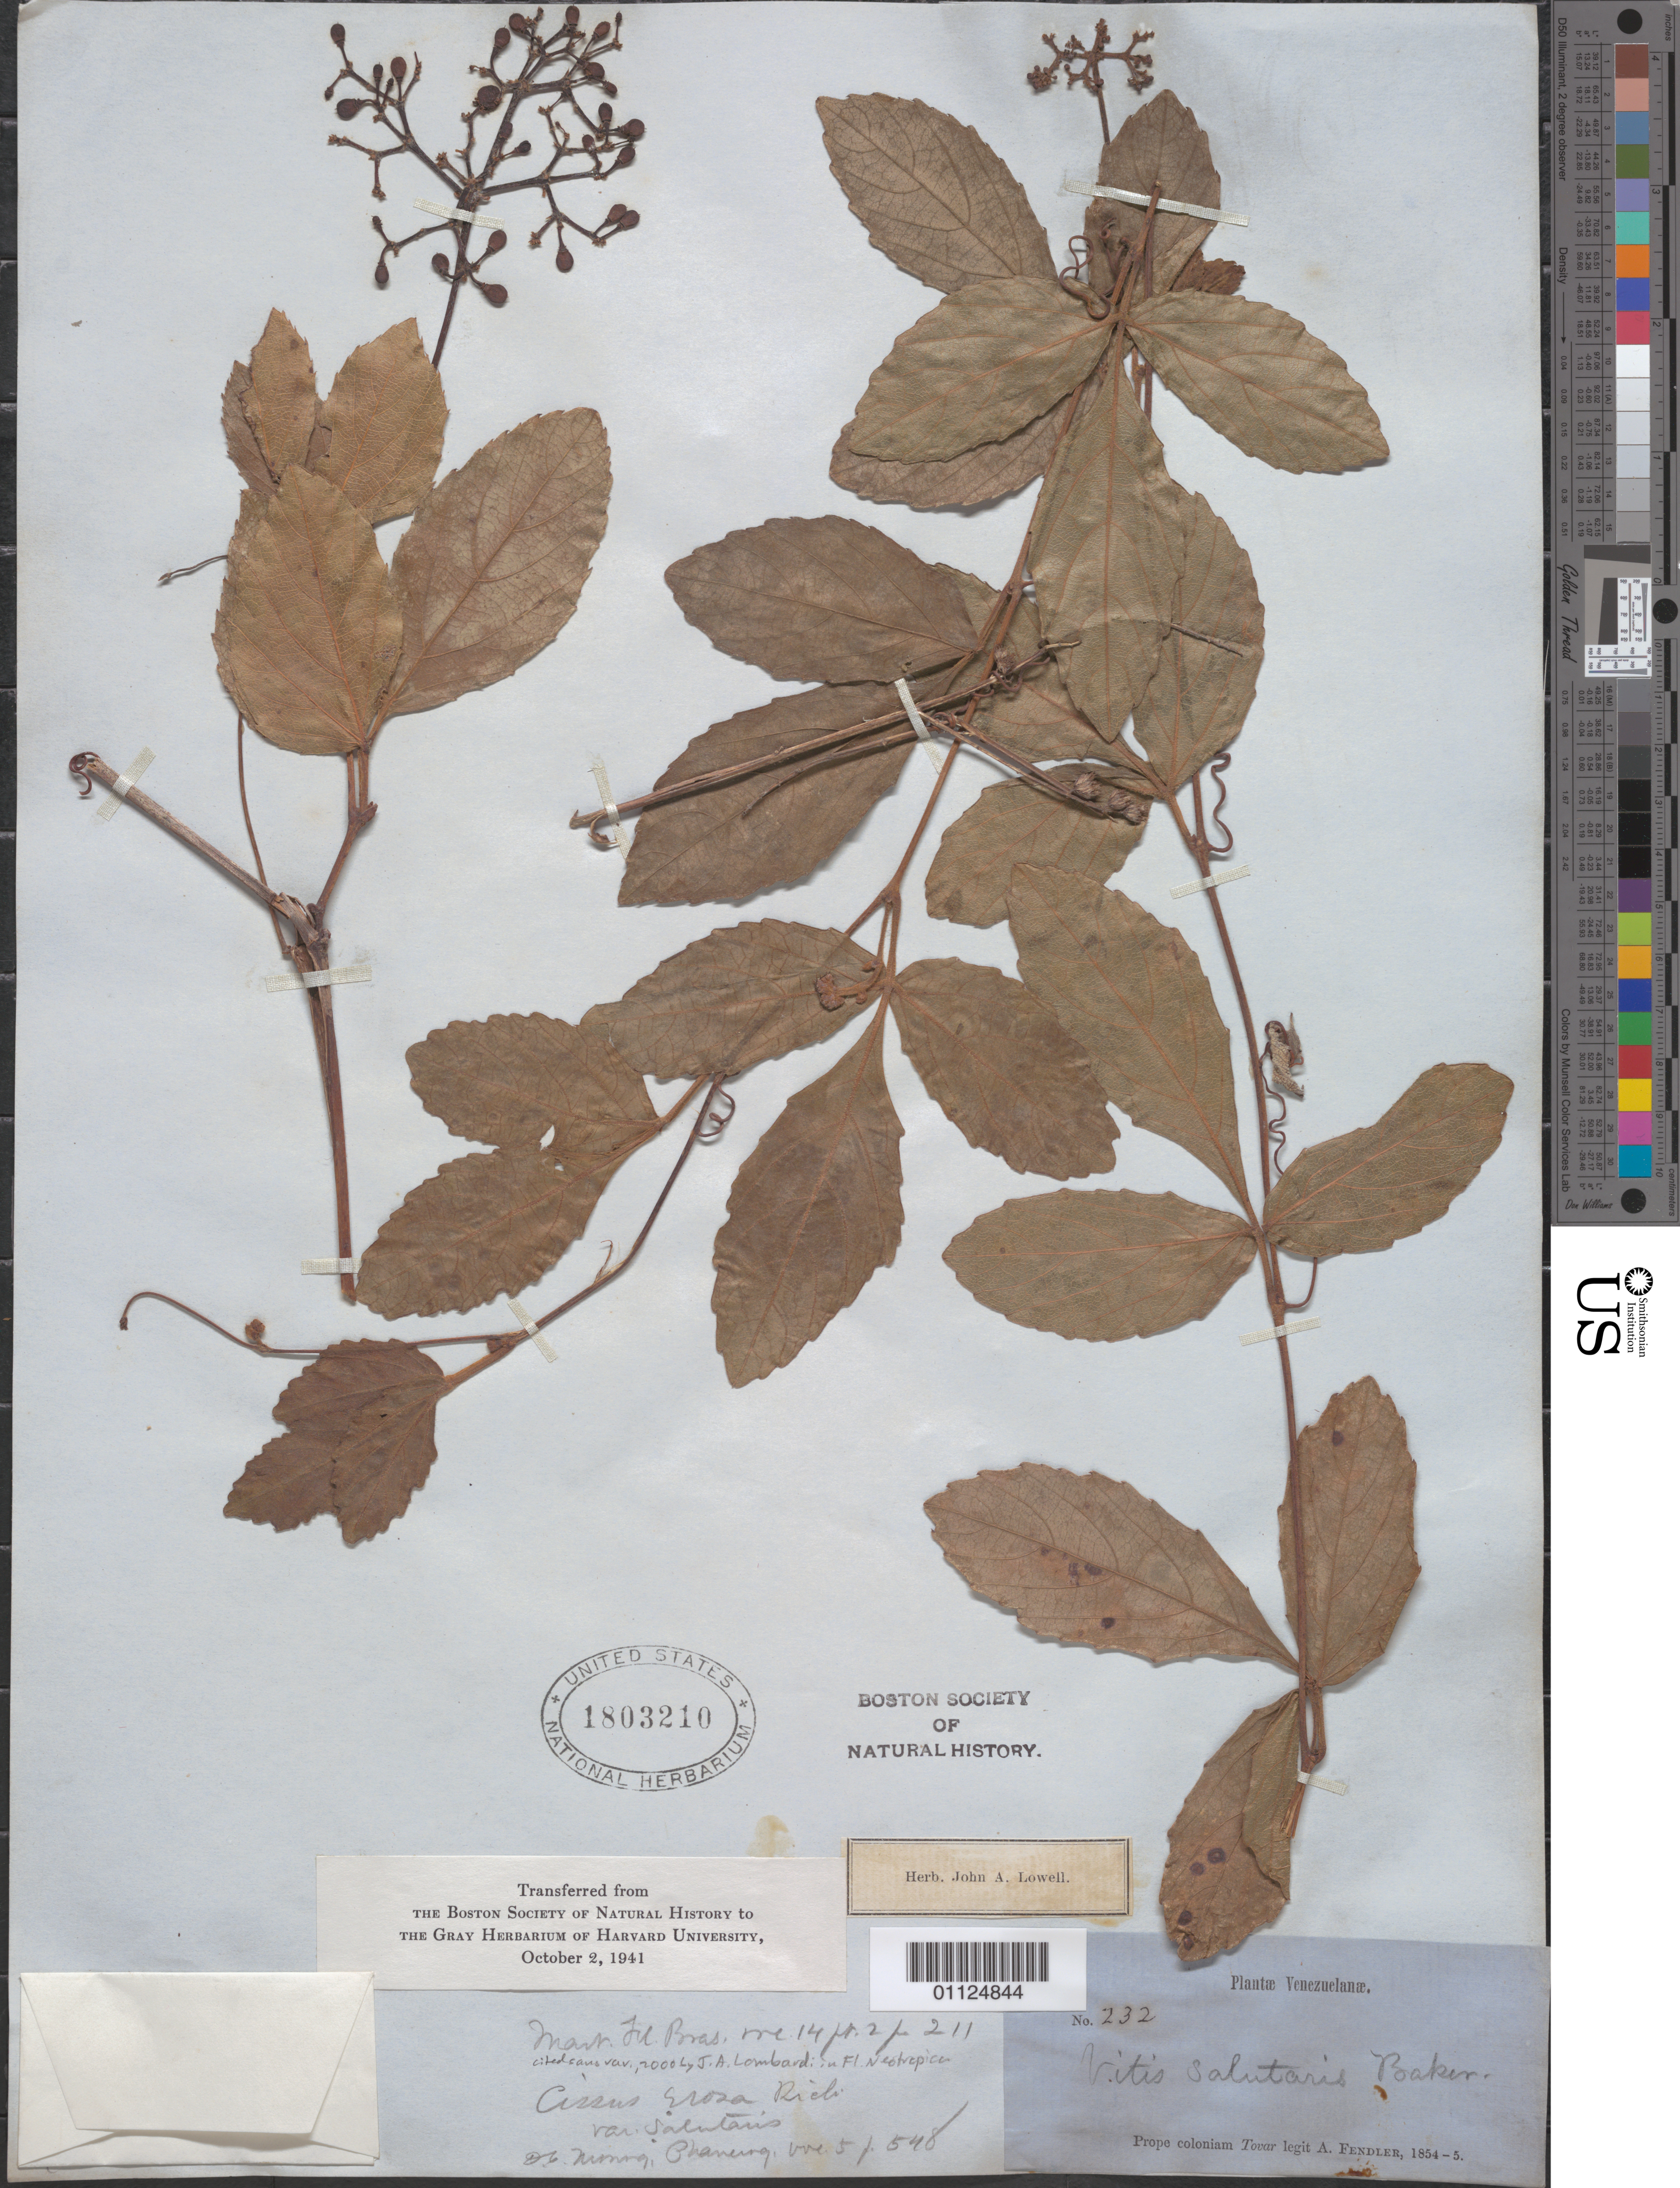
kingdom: Plantae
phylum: Tracheophyta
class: Magnoliopsida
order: Vitales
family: Vitaceae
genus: Cissus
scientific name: Cissus erosa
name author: Rich.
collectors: A. Fendler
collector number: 232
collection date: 1854/1855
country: Venezuela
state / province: Aragua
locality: Prope coloniam Tovar.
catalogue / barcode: US 1803210